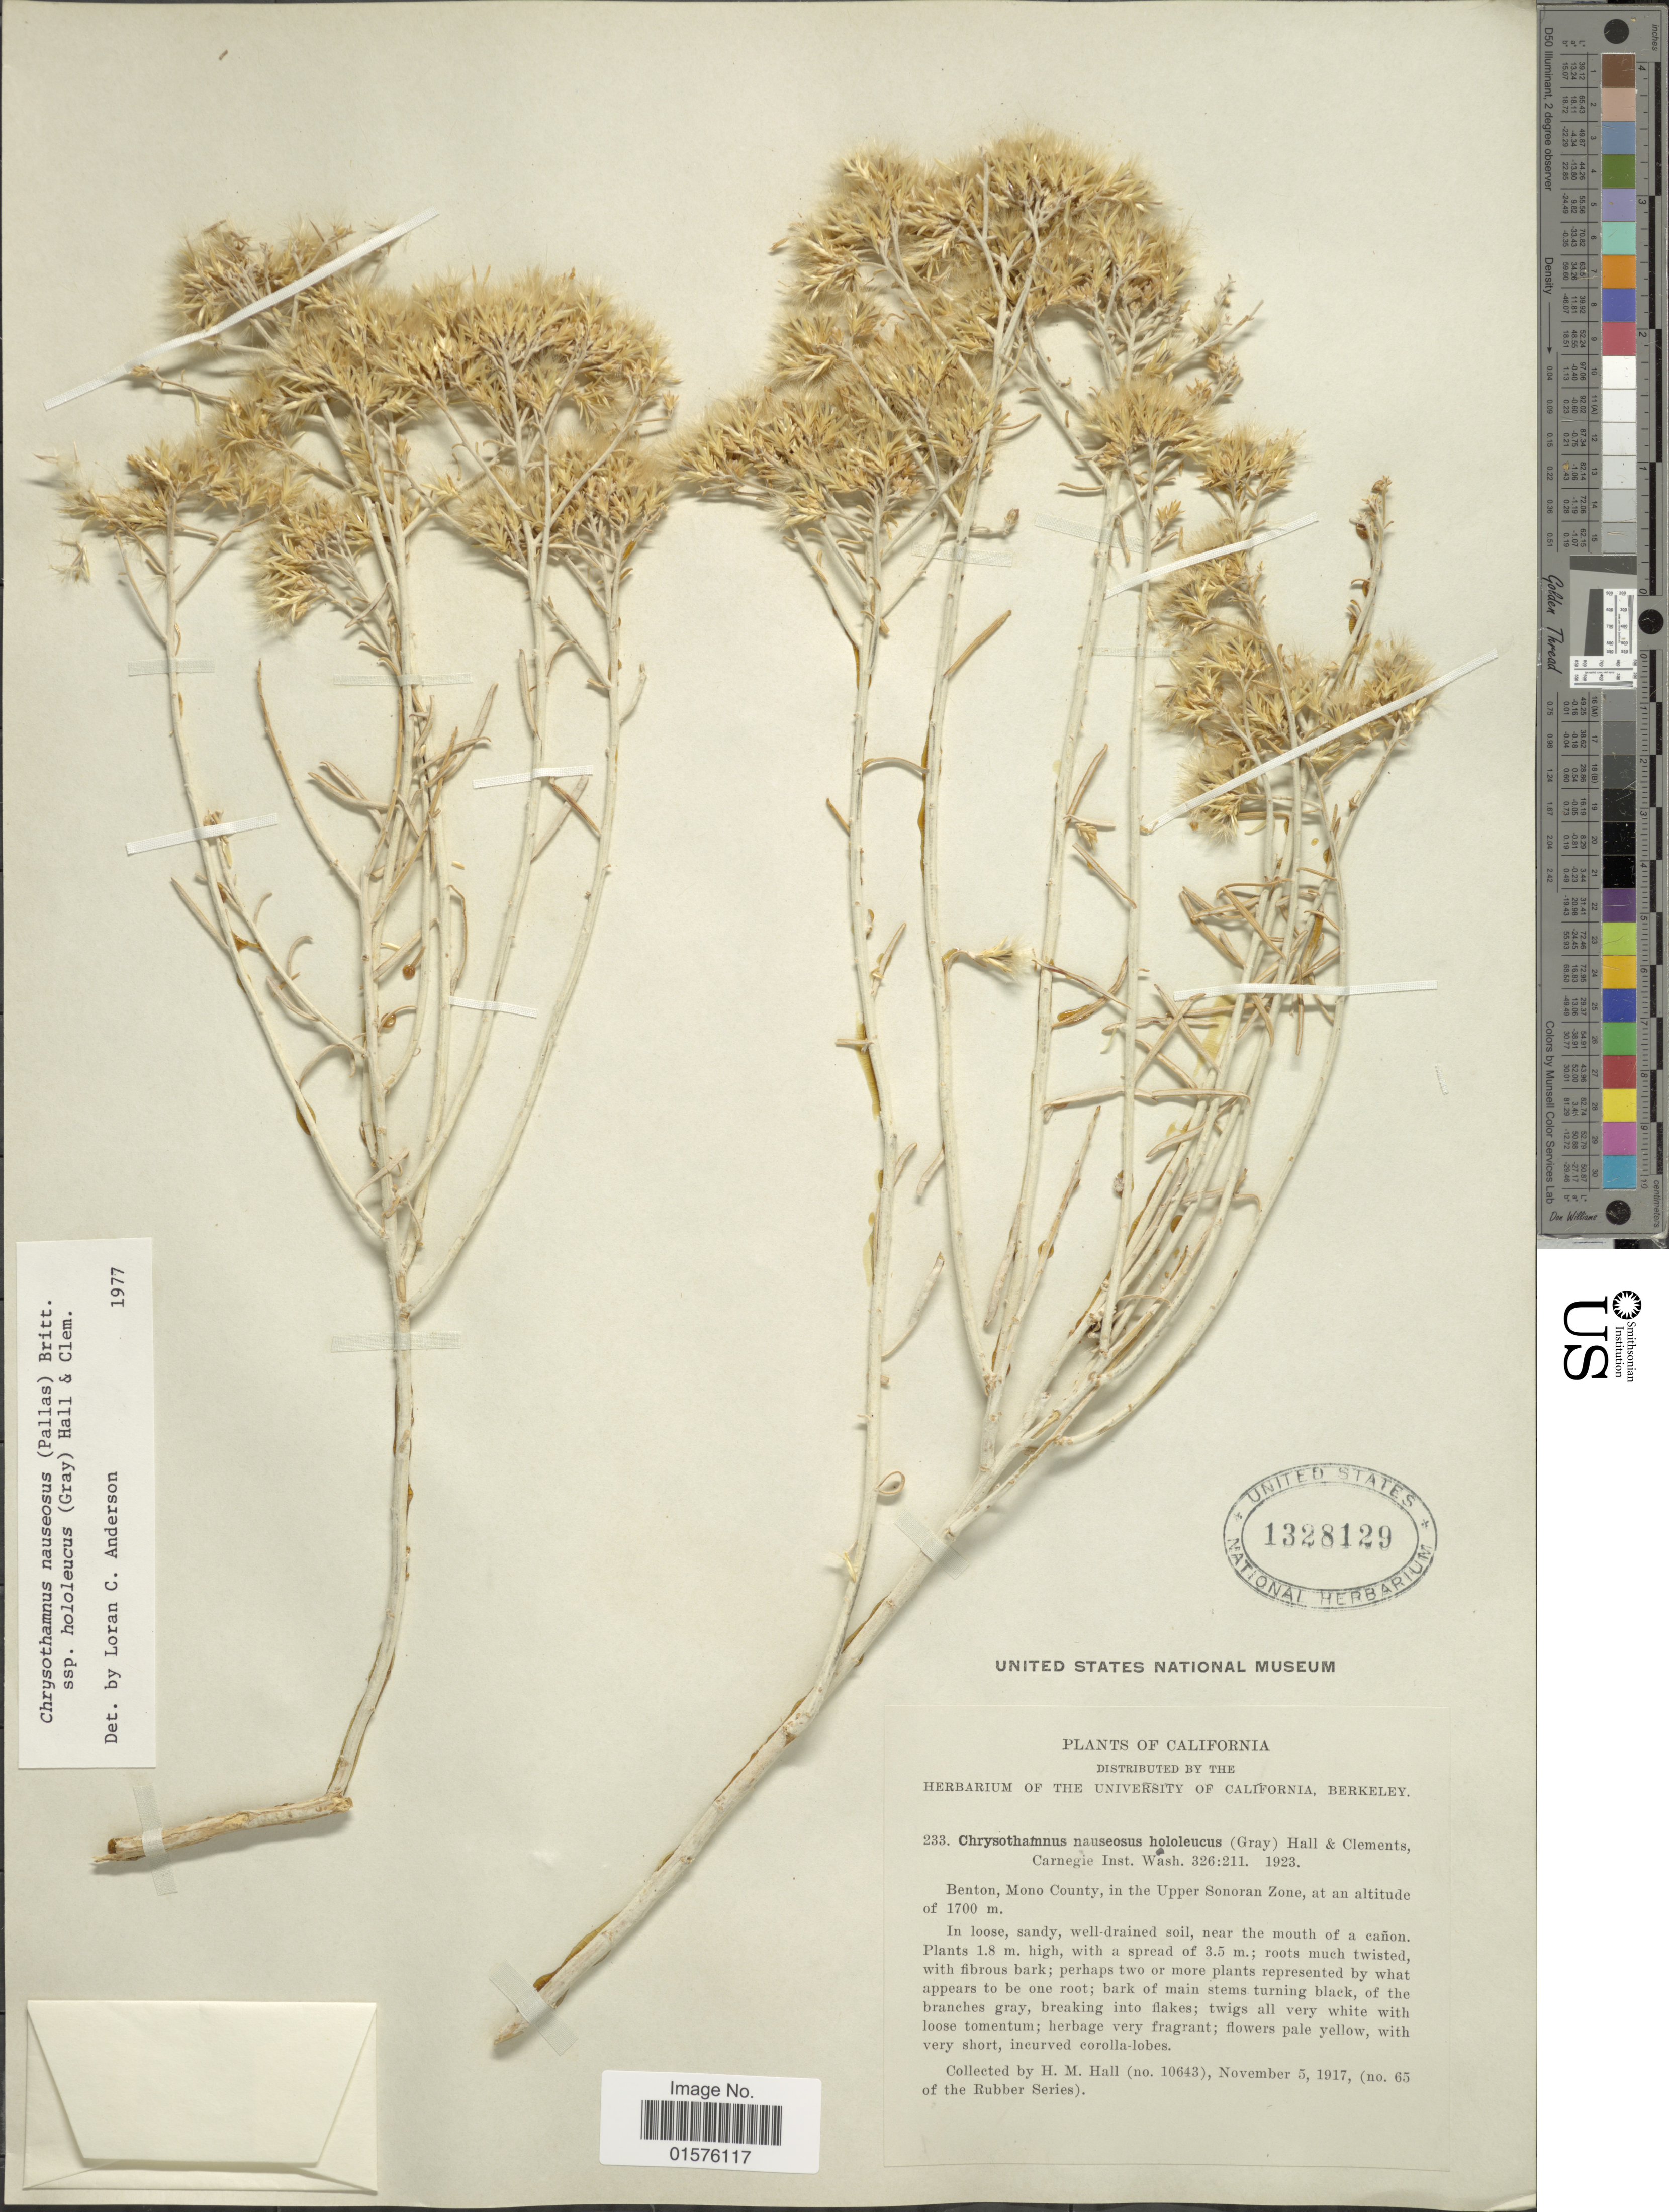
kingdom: Plantae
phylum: Tracheophyta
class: Magnoliopsida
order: Asterales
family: Asteraceae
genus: Ericameria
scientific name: Ericameria nauseosa var. hololeuca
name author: (A. Gray) G.L. Nesom & G.I. Baird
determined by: Urbatsch, Lowell E., Curator (LSU), Louisiana State University (UNITED STATES)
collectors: H. M. Hall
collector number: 10643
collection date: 1917-11-05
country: United States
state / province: California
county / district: Mono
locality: Benton, Mono County, in the Upper sonoran Zone.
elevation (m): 1700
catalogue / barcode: US 1328129